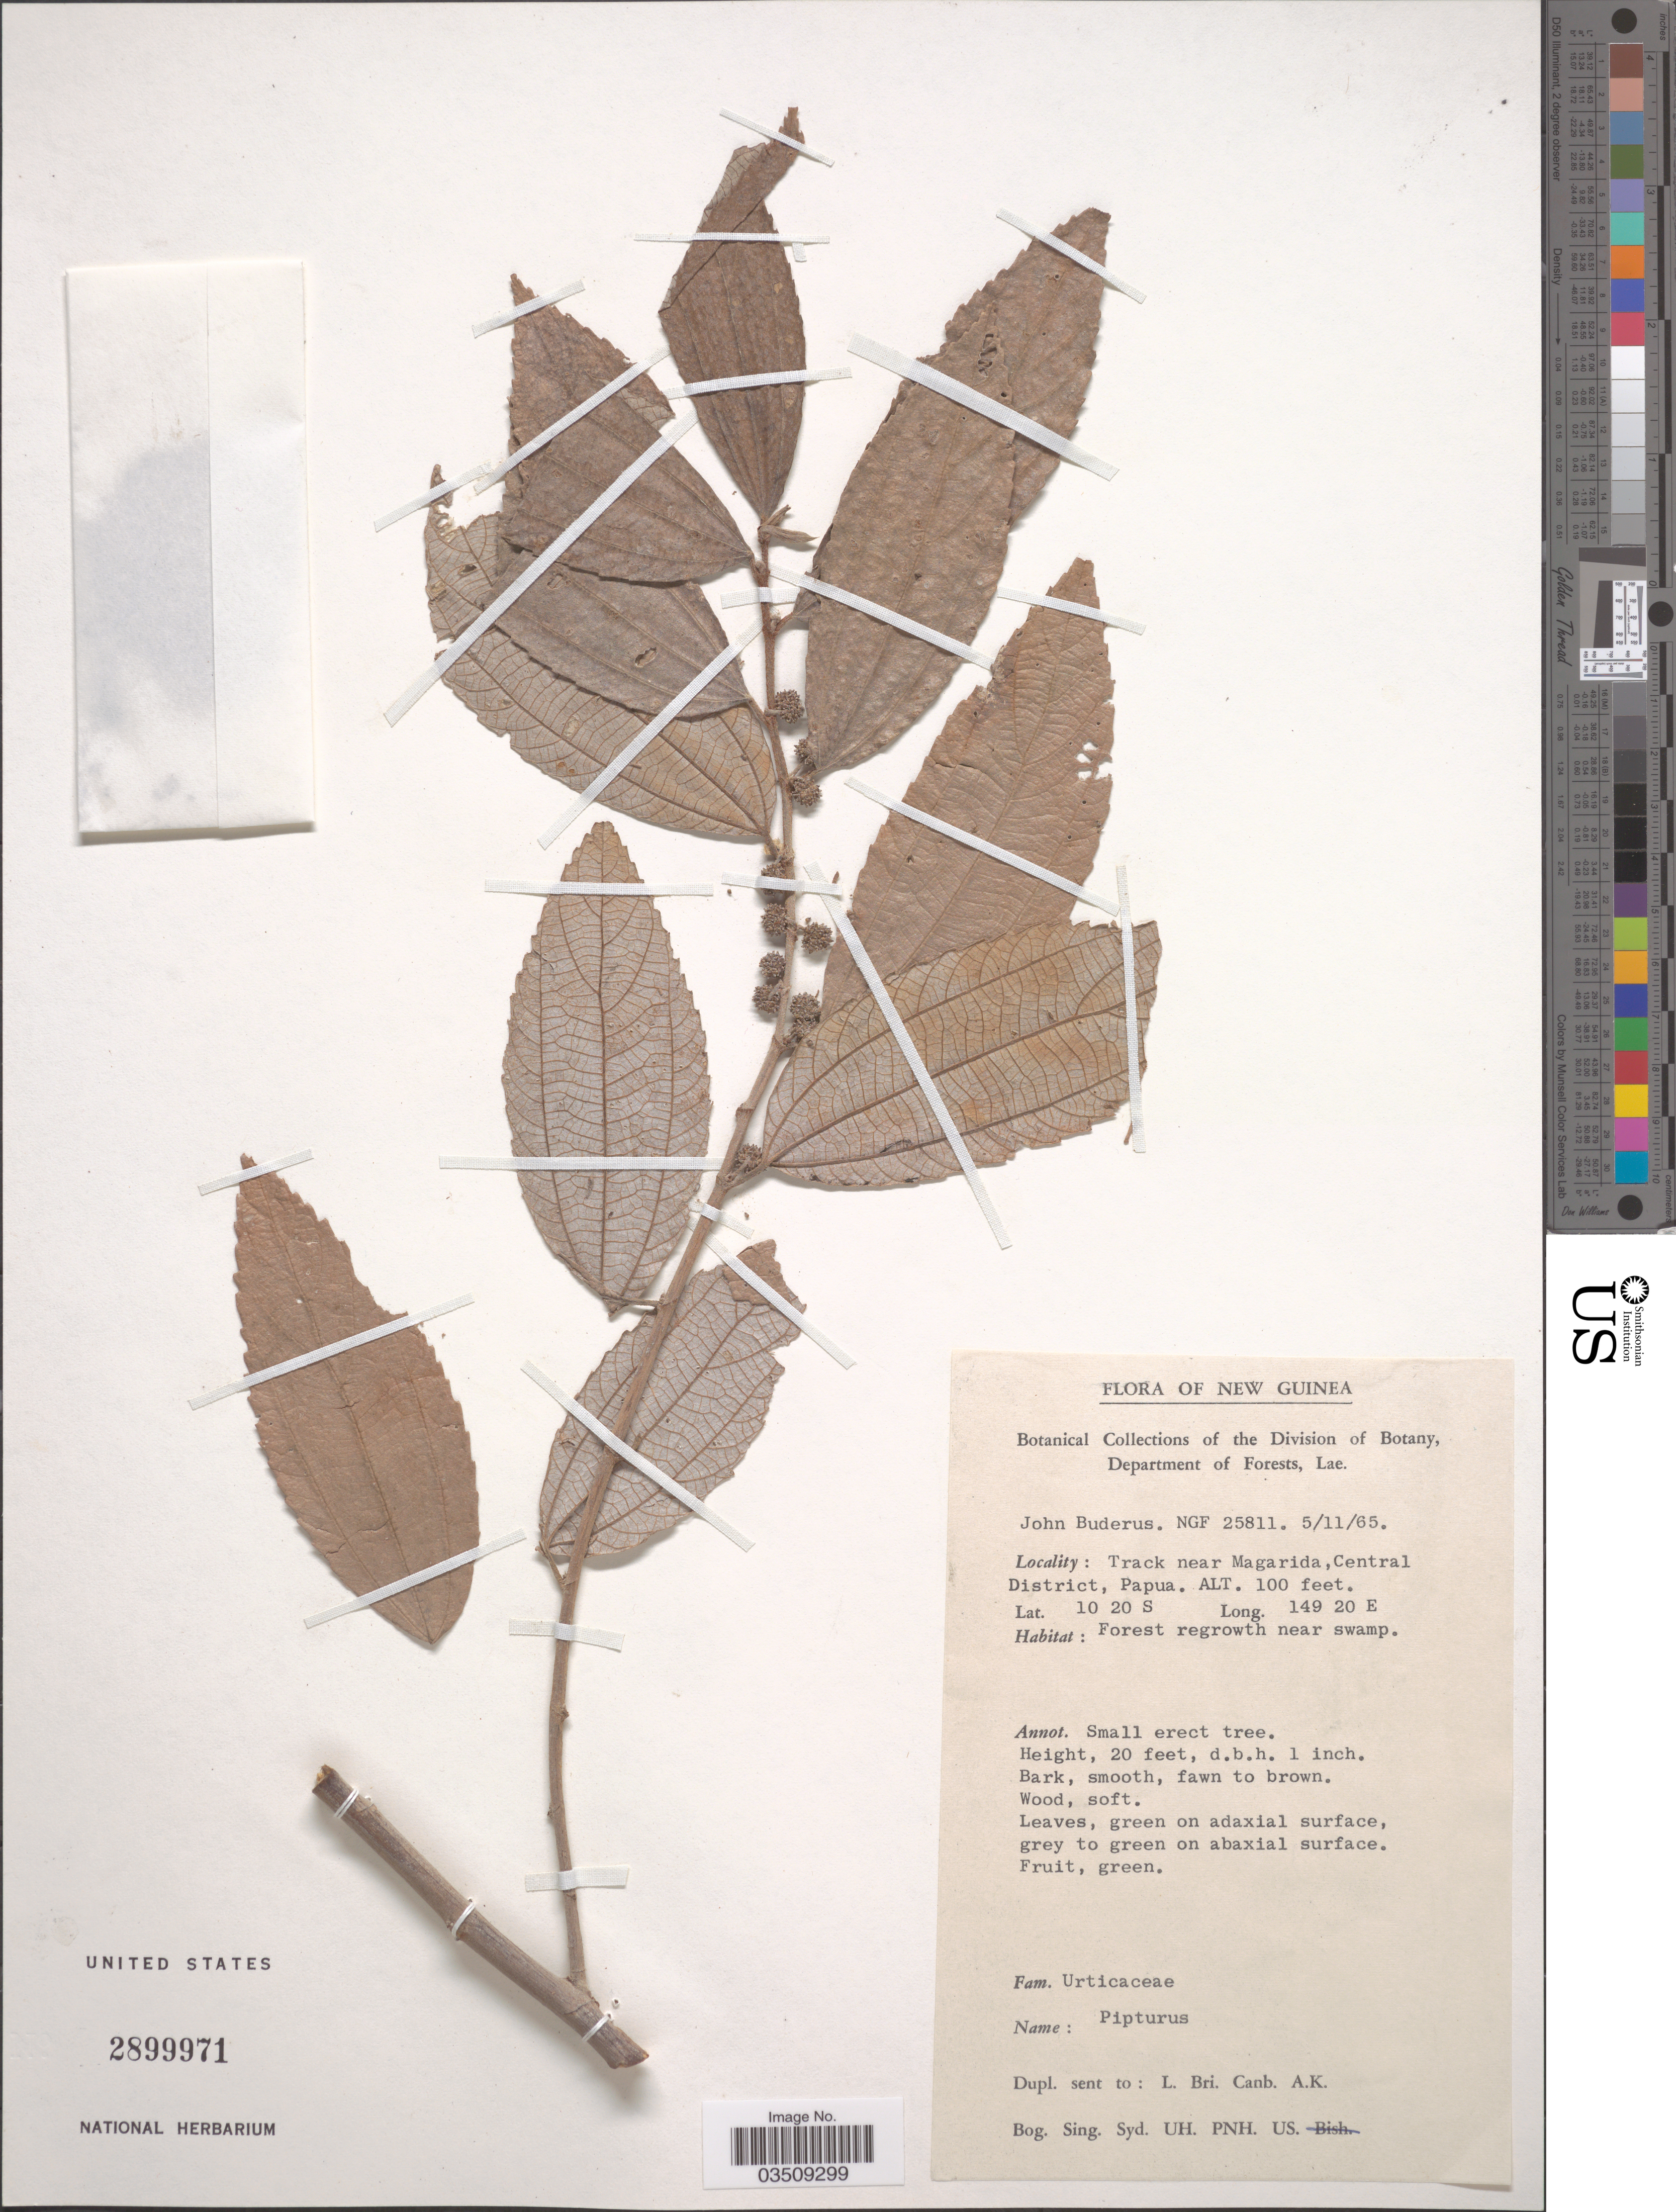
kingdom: Plantae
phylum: Tracheophyta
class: Magnoliopsida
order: Rosales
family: Urticaceae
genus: Pipturus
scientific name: Pipturus sp.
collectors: J. Buderus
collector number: NGF 25811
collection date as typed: Transcribed d/m/y: 5/11/65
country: Papua New Guinea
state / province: Central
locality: New Guinea. Track near Magarida, Central District, Papua.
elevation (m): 30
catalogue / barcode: US 2899971